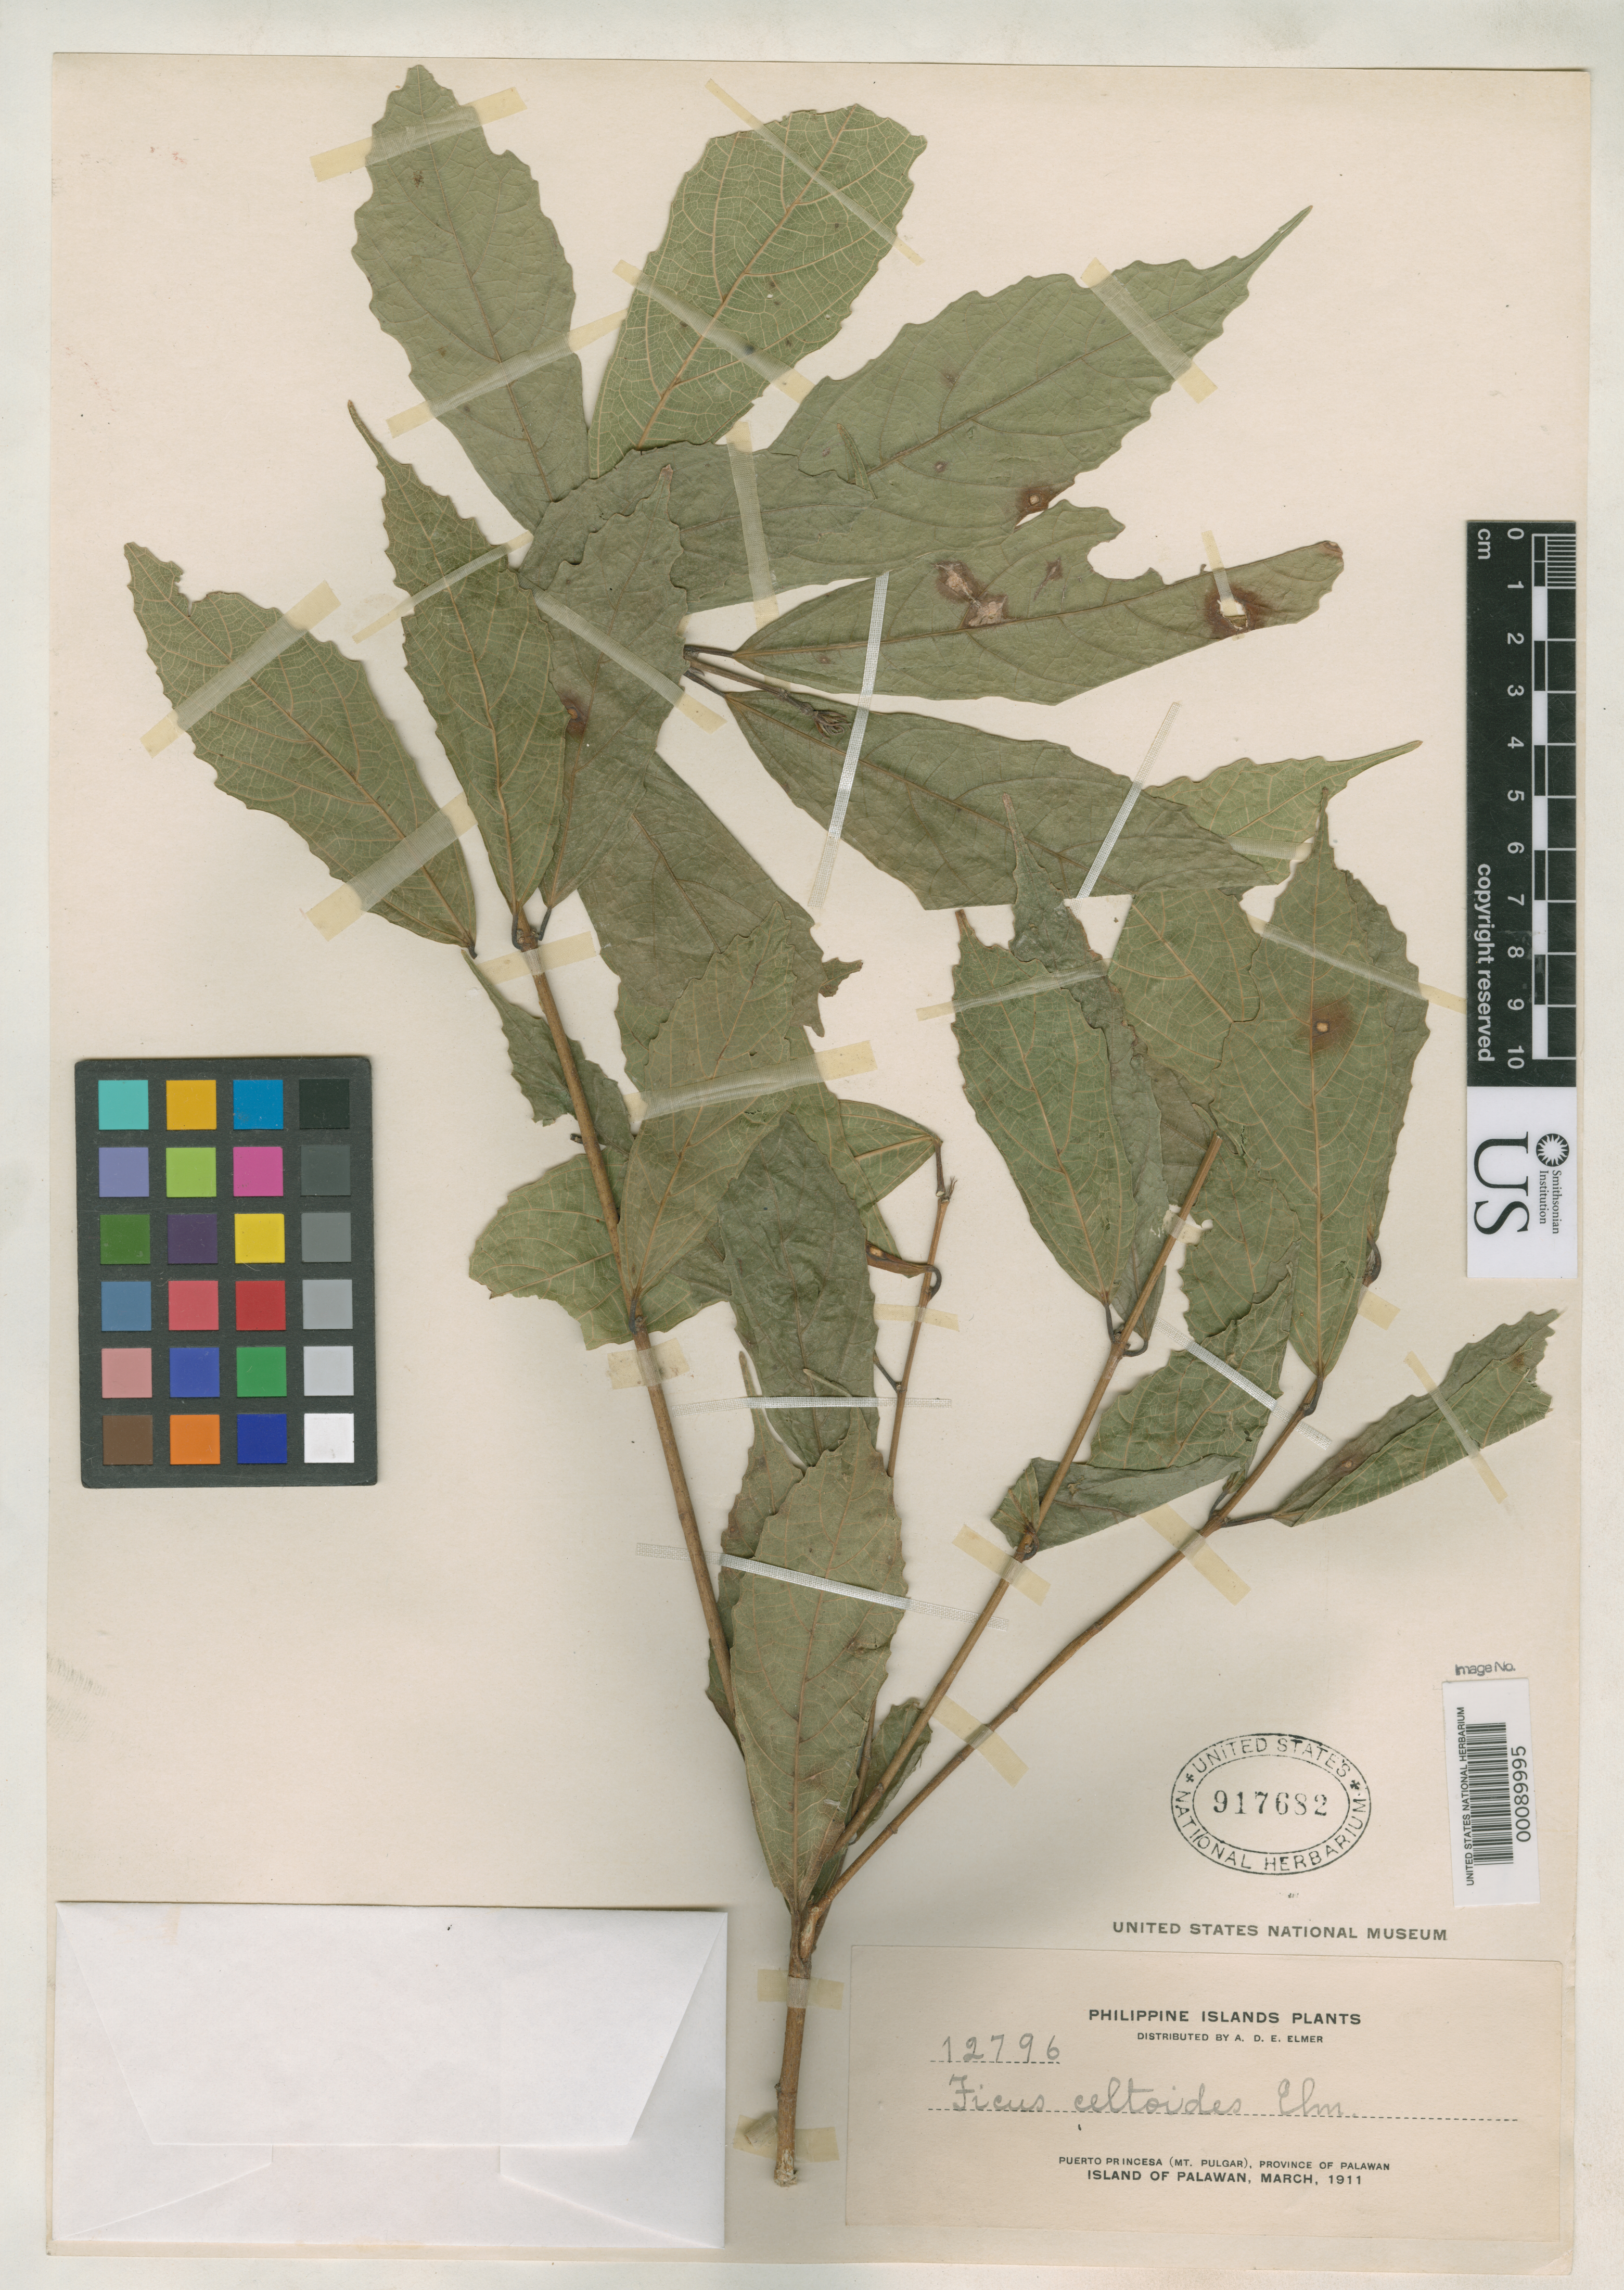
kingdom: Plantae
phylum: Tracheophyta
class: Magnoliopsida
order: Rosales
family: Moraceae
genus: Ficus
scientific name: Ficus celtoides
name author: Elmer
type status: Isotype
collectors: A. D. E. Elmer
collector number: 12796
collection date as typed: Mar 1911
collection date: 1911-03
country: Philippines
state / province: Mimaropa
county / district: Palawan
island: Palawan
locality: Puerto Princesa (Mt. Pulgar).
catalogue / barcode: US 917682